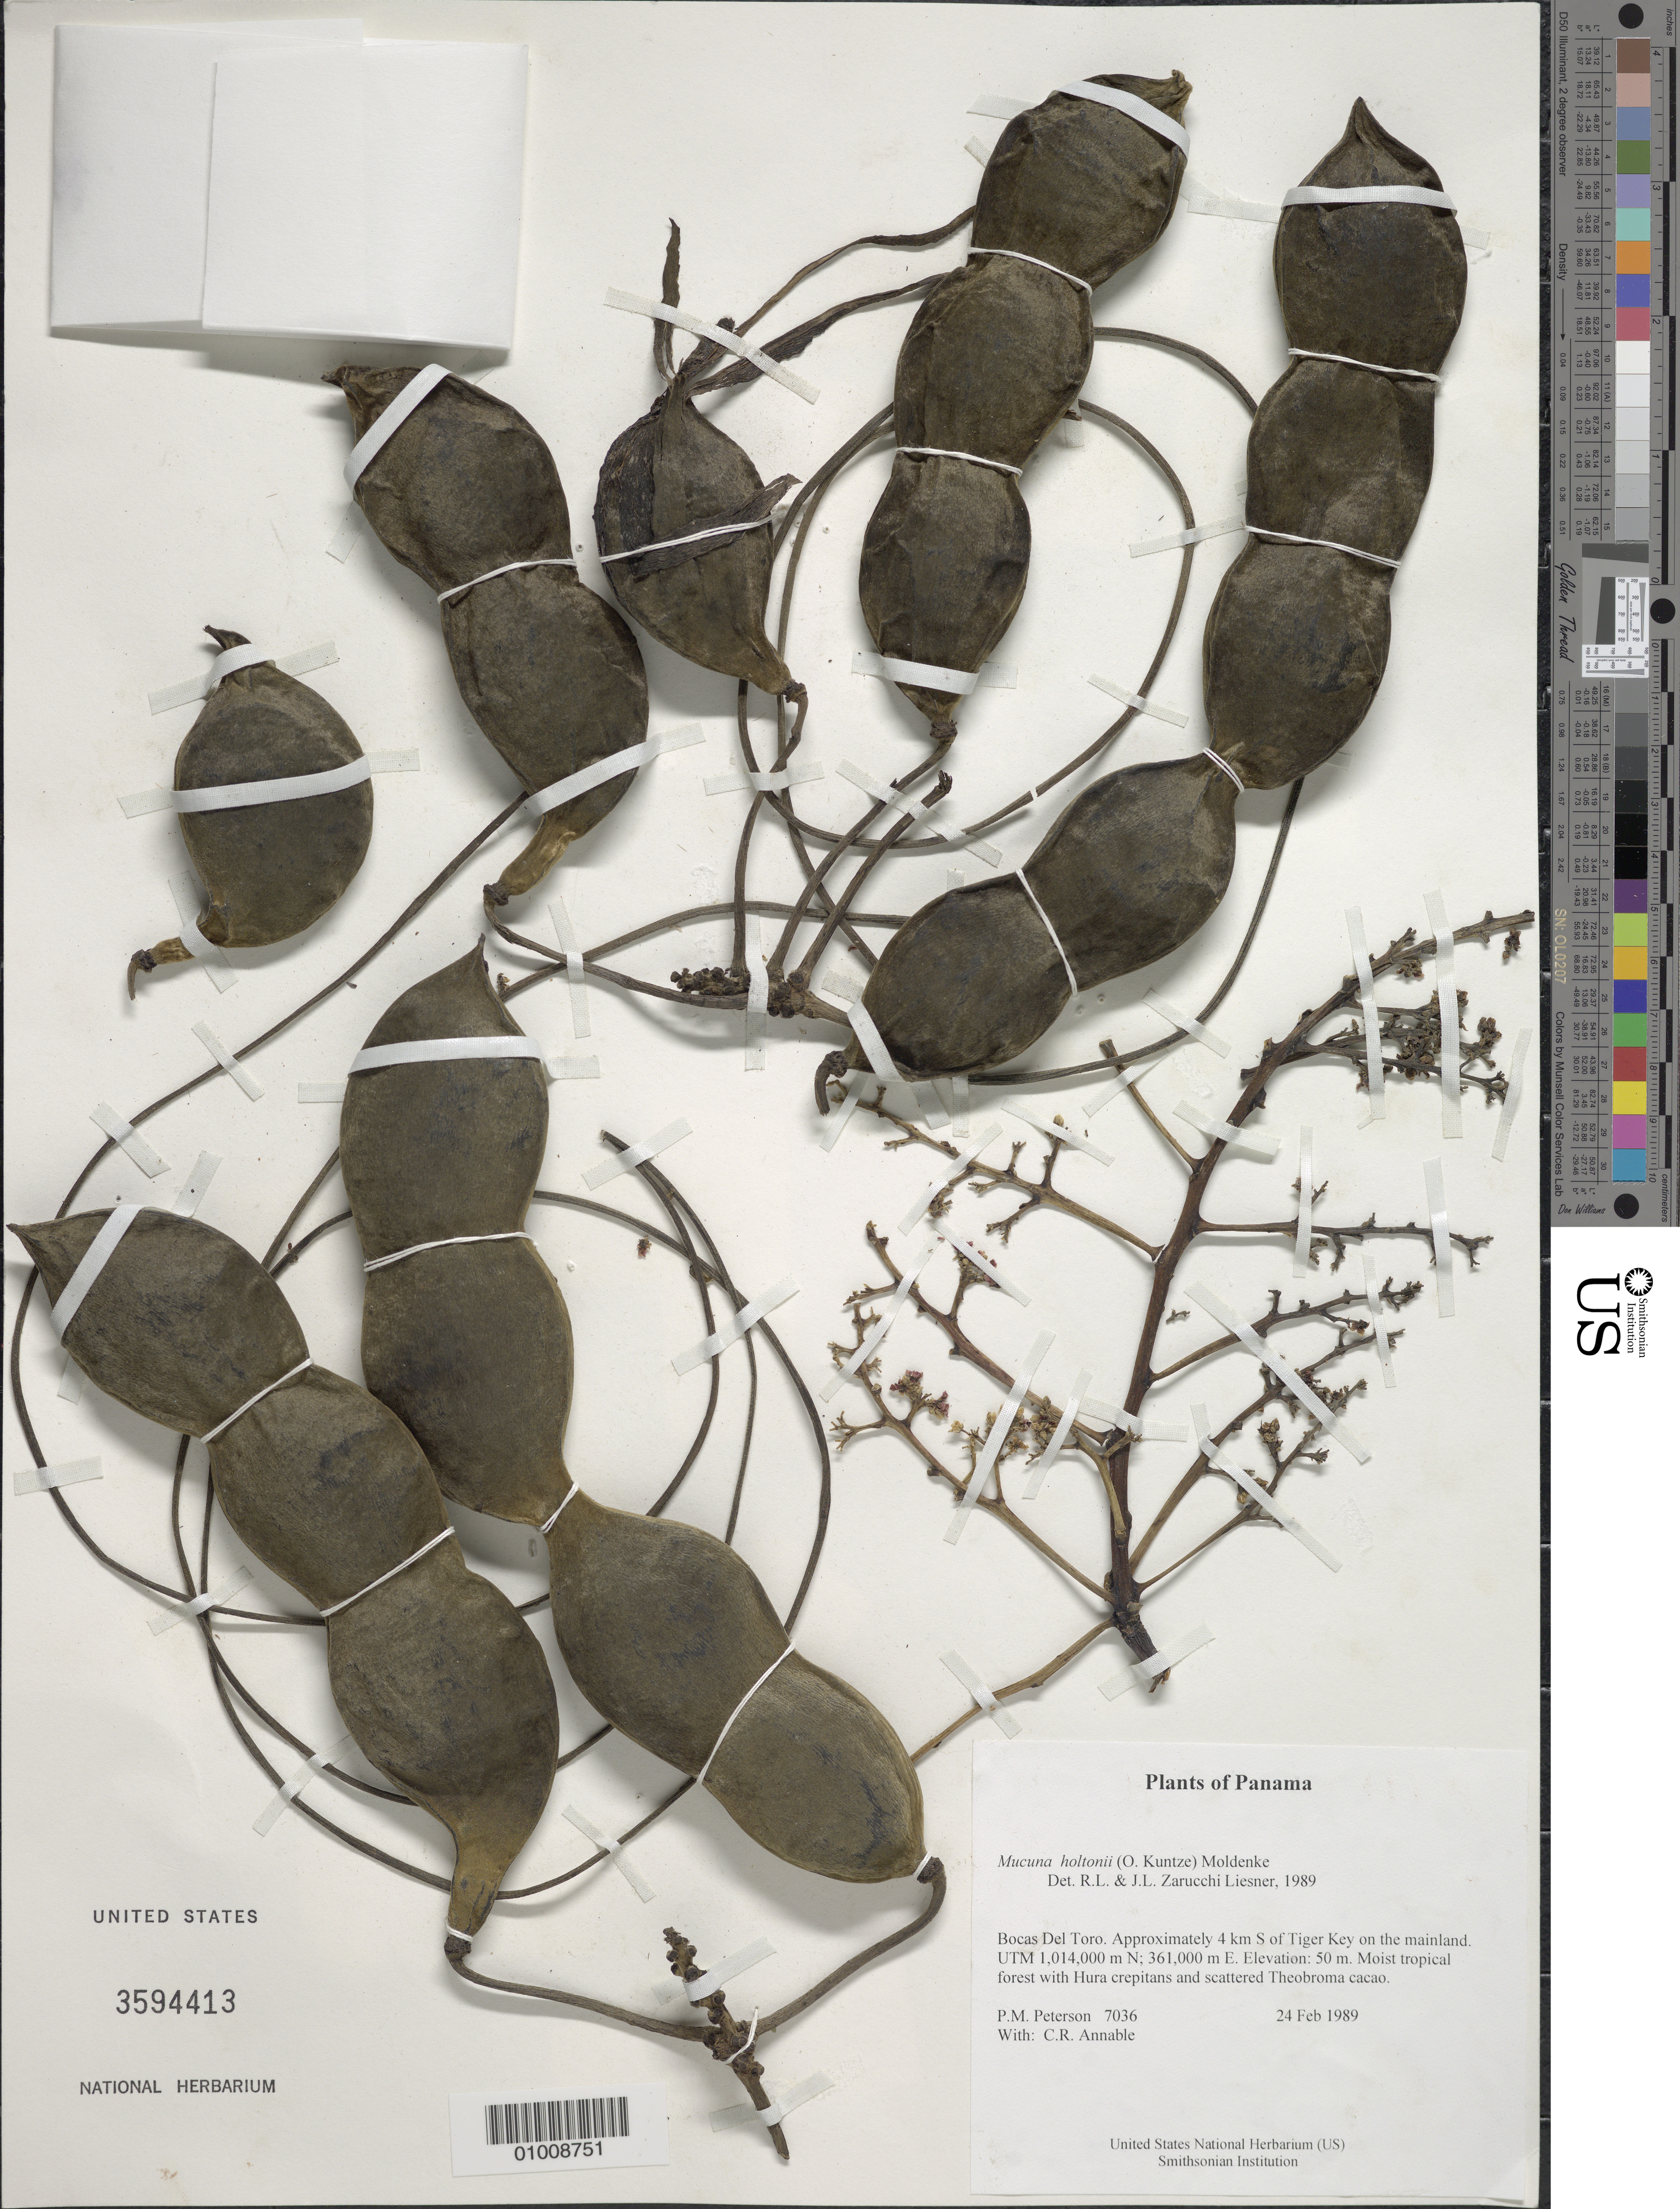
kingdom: Plantae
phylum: Tracheophyta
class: Magnoliopsida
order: Fabales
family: Fabaceae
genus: Mucuna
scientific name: Mucuna holtonii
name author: (Kuntze) Moldenke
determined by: Liesner, R. L.; Zarucchi, J. L.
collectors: P. M. Peterson & C. R. Annable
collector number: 07036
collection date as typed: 24 Feb 1989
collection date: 1989-02-24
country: Panama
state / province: Bocas del Toro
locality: Approximately 4 km S of Tiger Key on the mainland. UTM 1,014,000 m N; 361,000 m E.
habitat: Moist tropical forest with Hura crepitans and scattered Theobroma cacao.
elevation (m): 50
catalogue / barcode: US 3594413